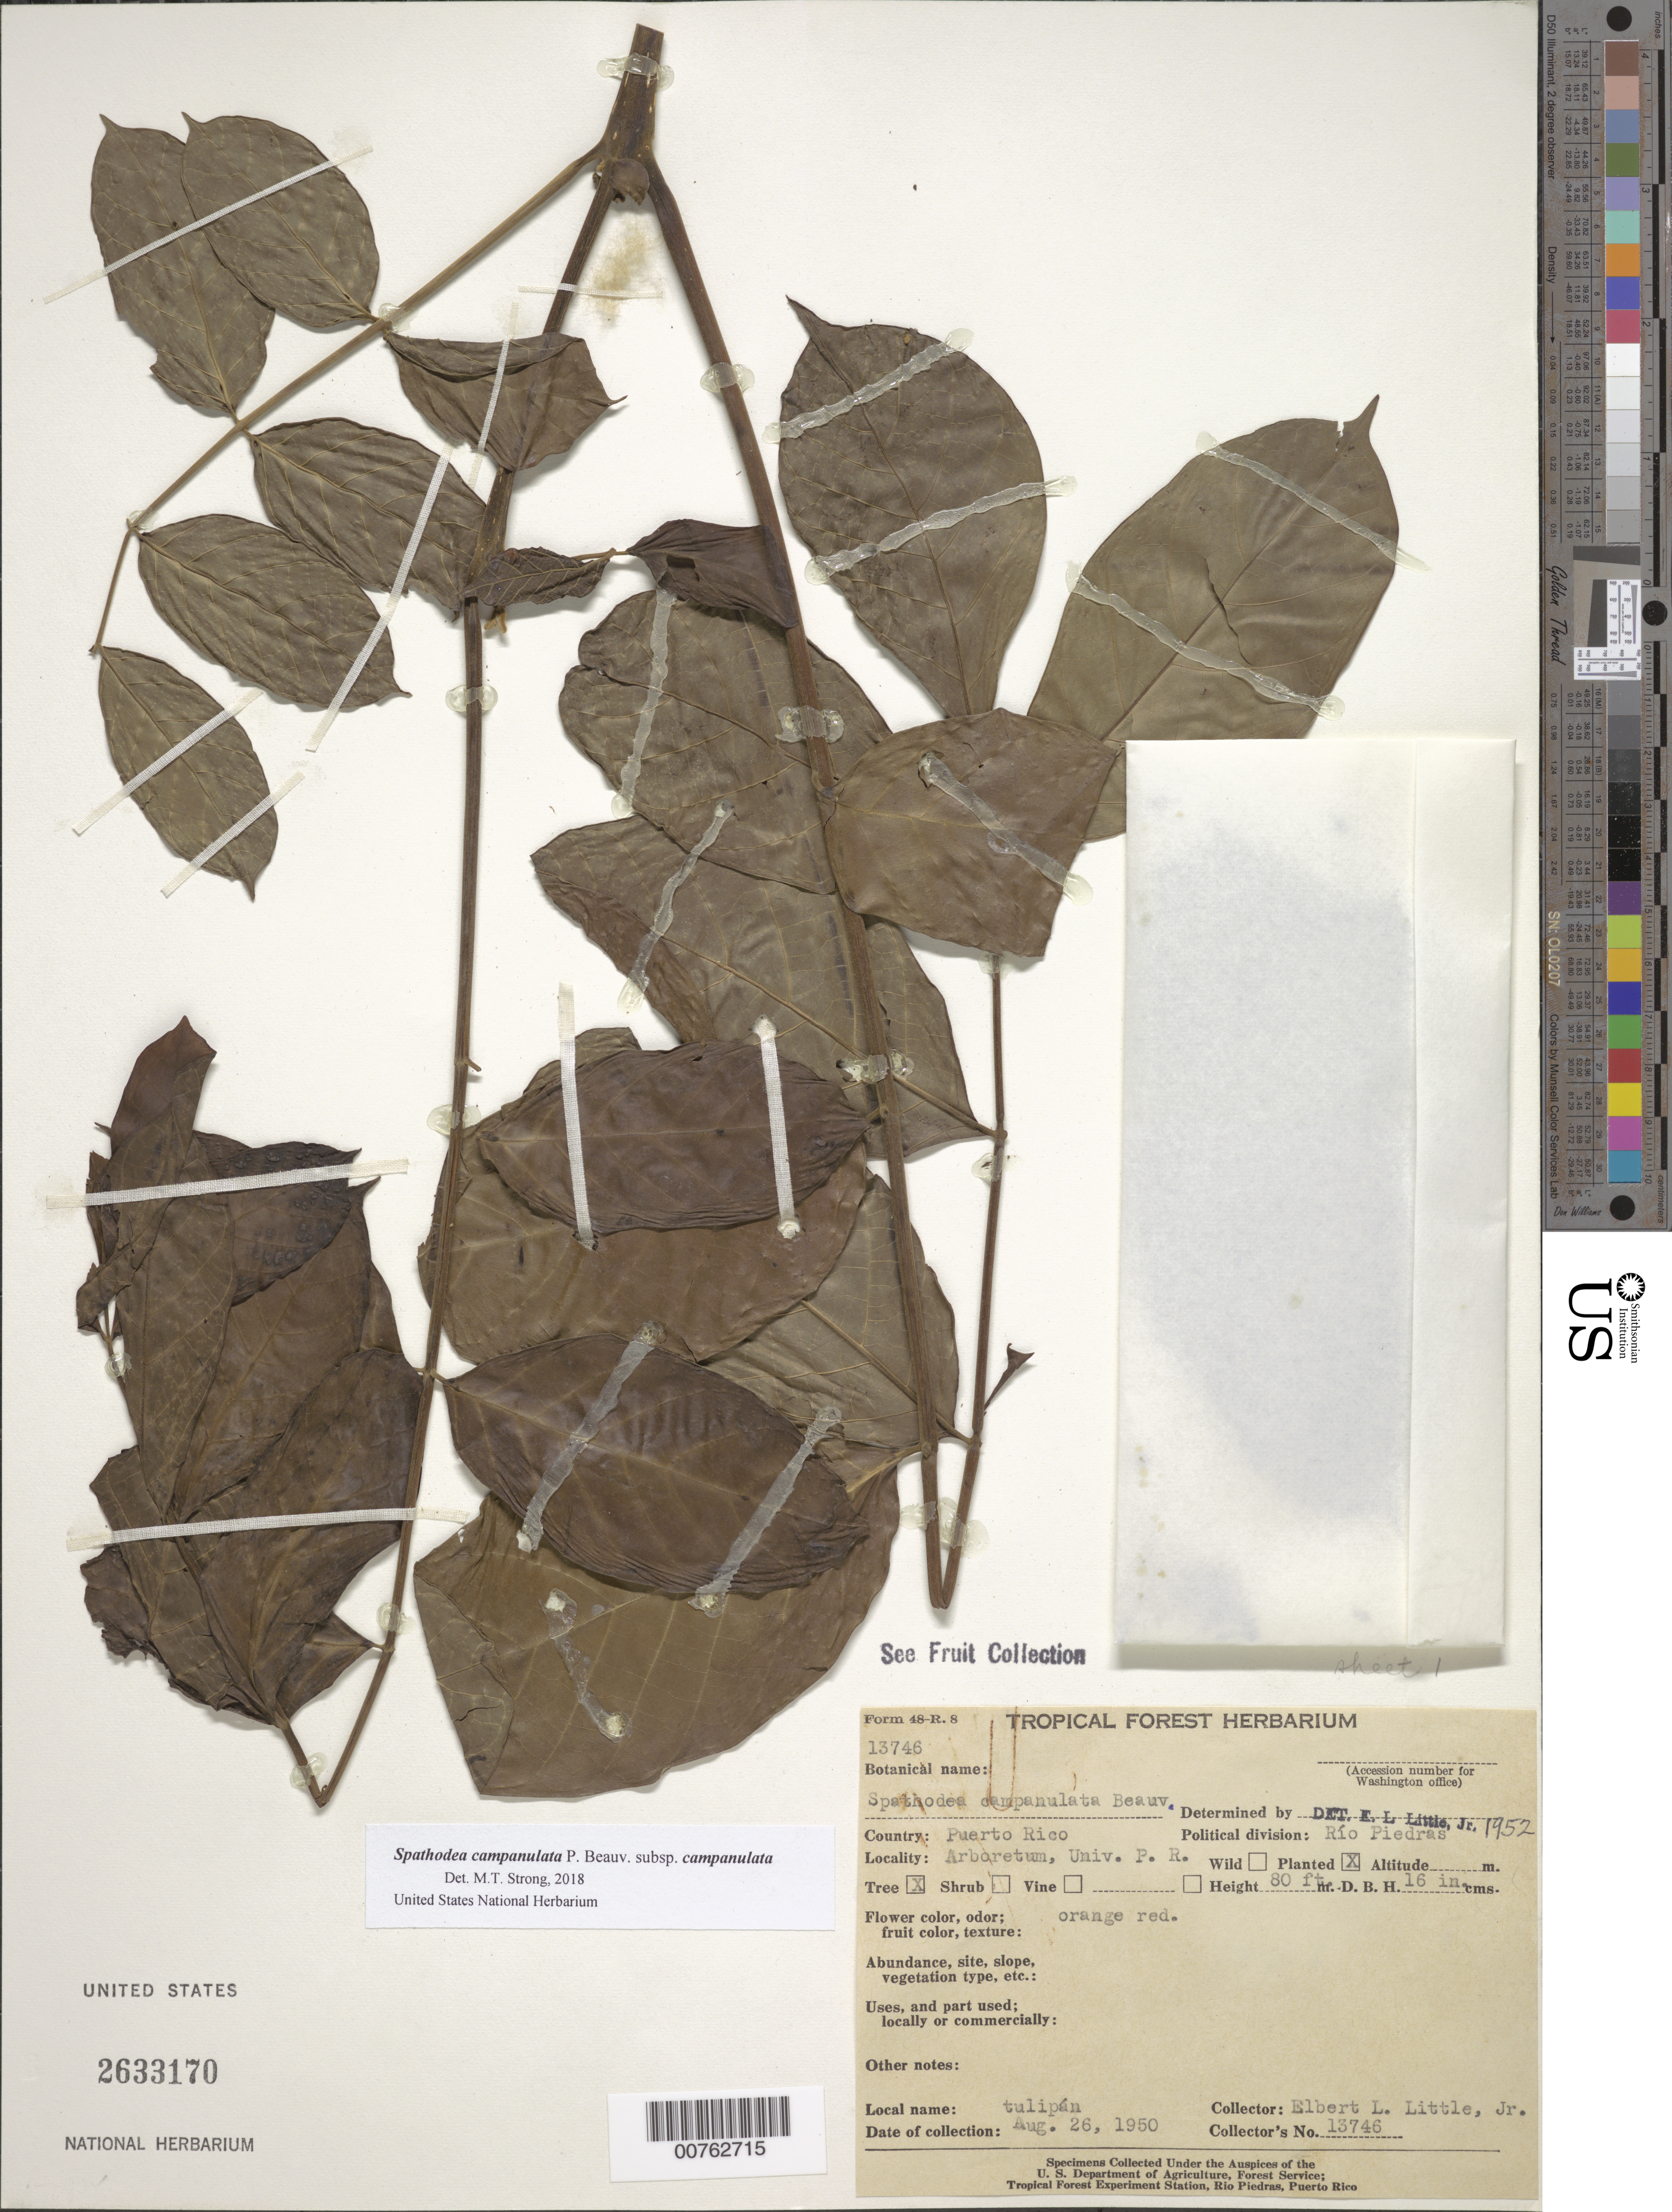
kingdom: Plantae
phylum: Tracheophyta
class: Magnoliopsida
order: Lamiales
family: Bignoniaceae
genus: Spathodea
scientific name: Spathodea campanulata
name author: P. Beauv.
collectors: E. L. Little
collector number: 13746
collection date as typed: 26 Aug 1950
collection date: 1950-08-26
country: Puerto Rico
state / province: San Juan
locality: Arboretum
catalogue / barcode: US 2633170